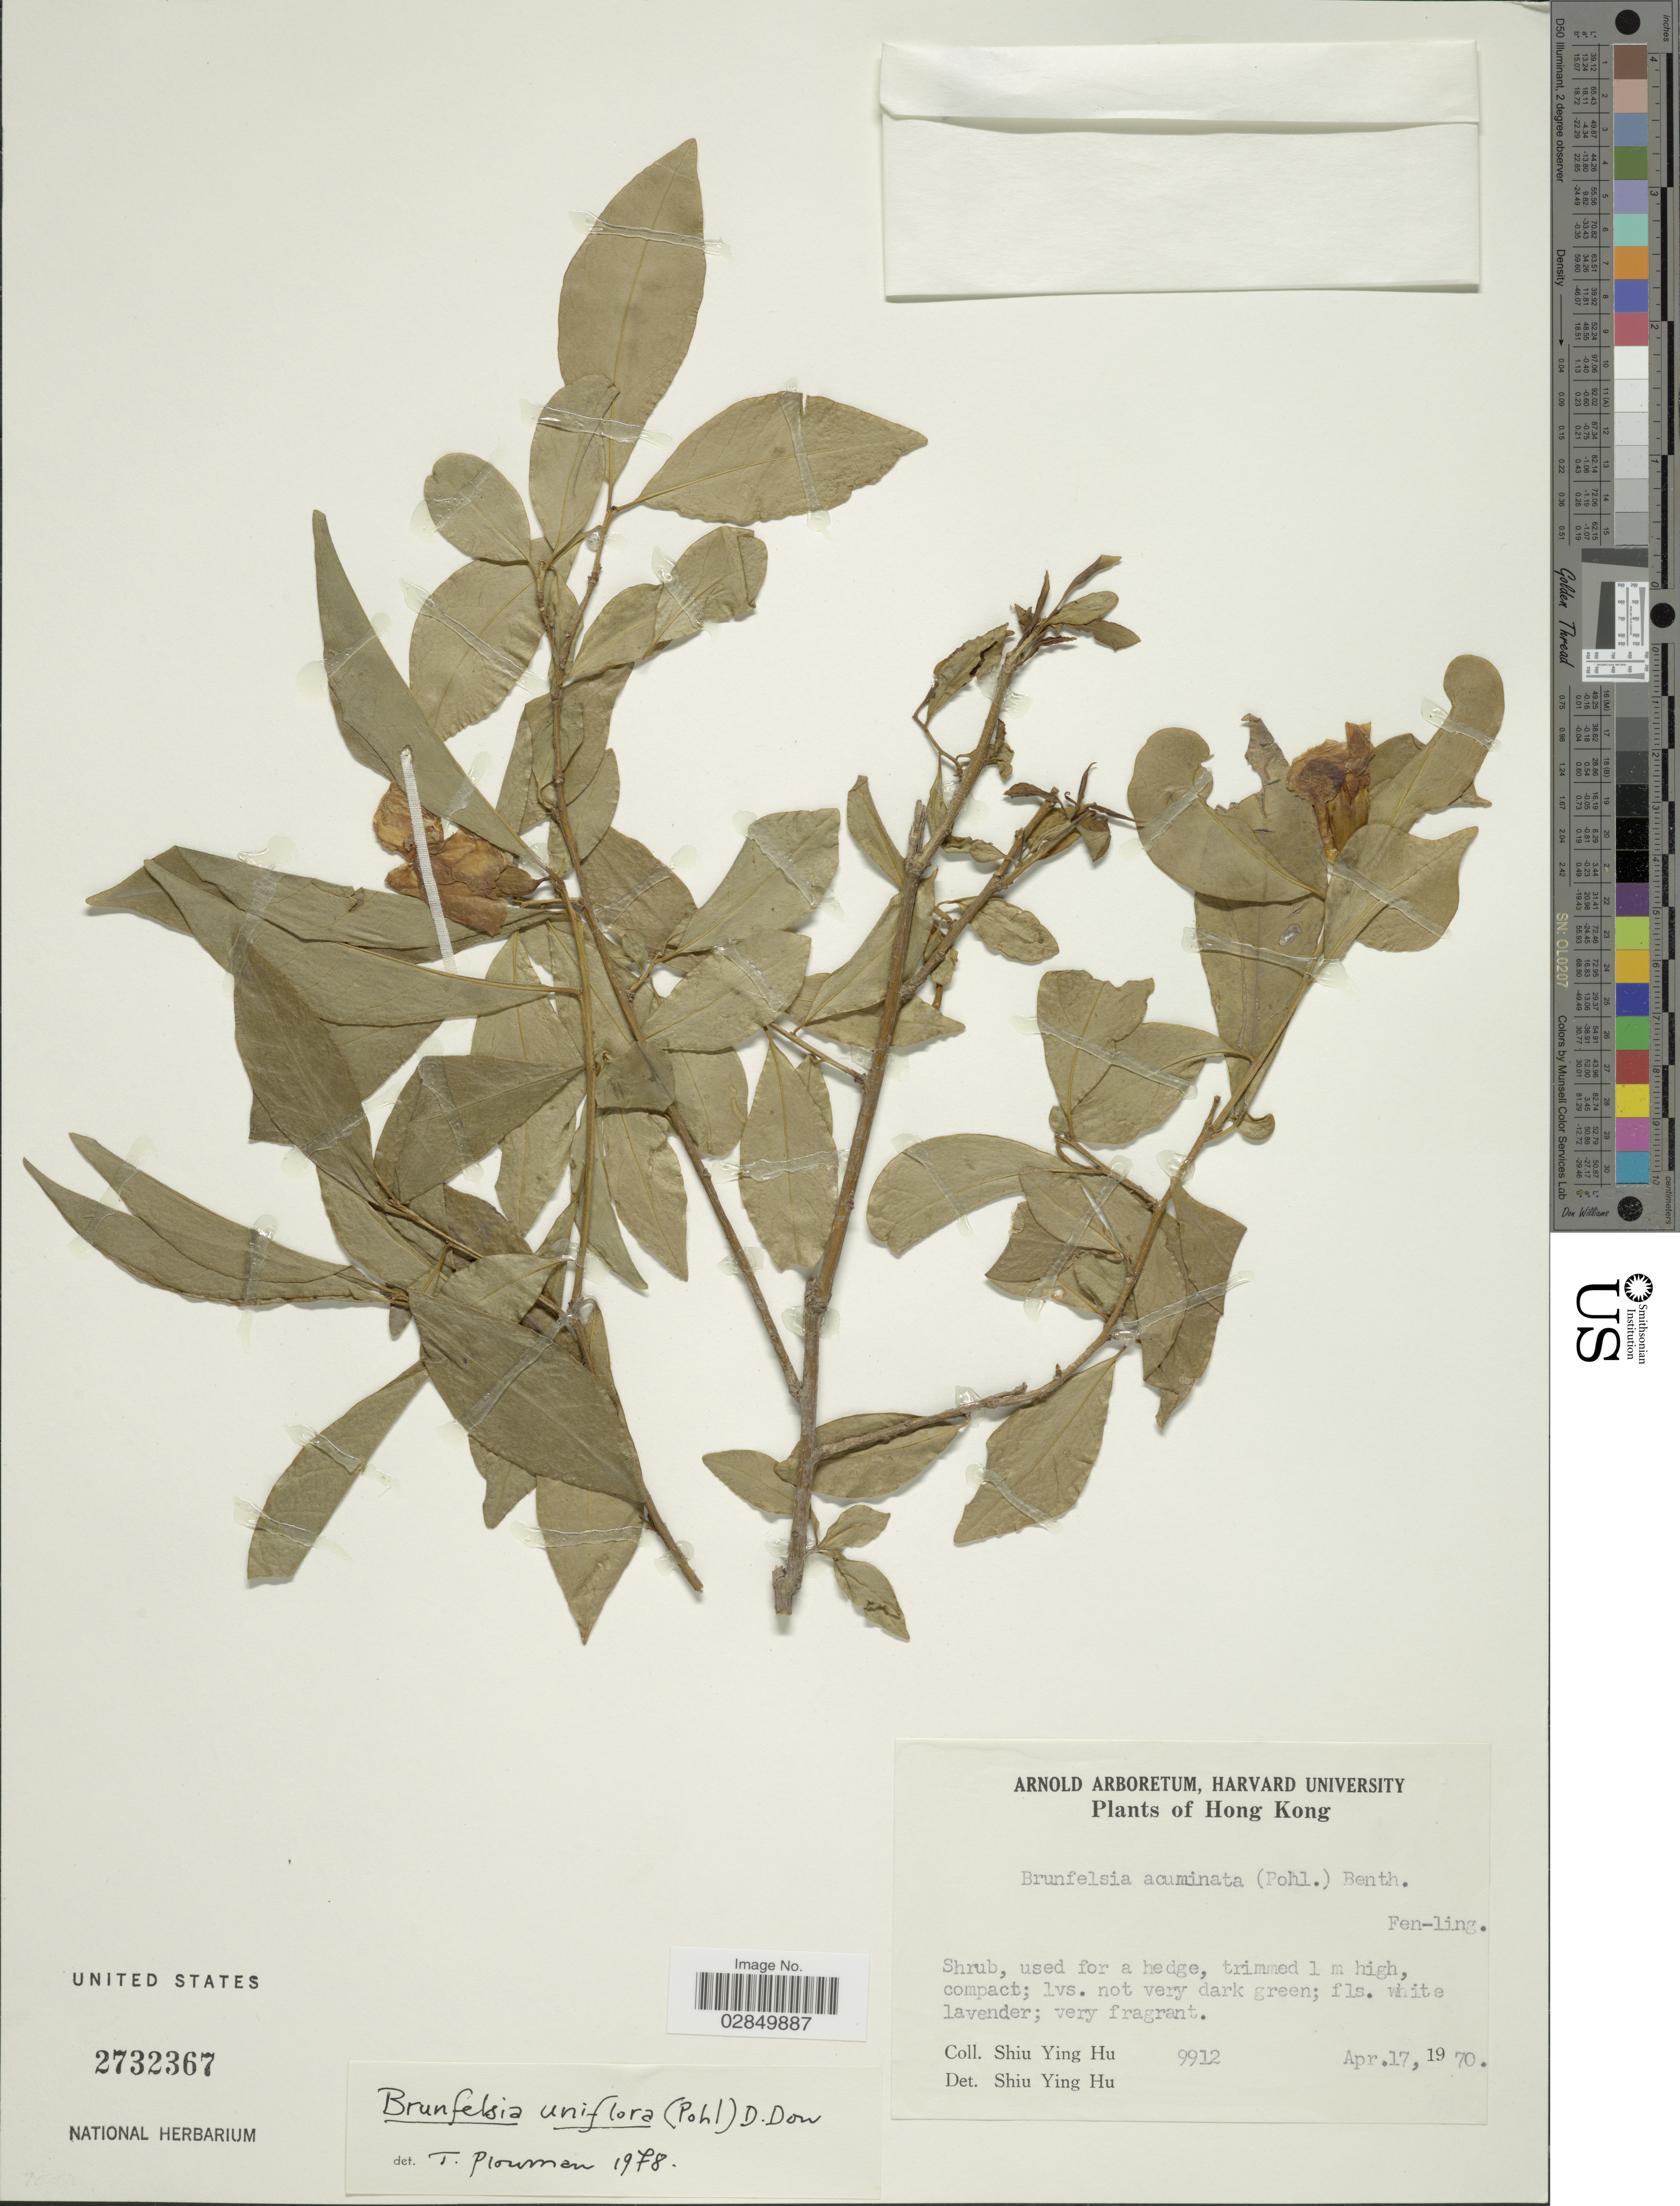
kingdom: Plantae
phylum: Tracheophyta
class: Magnoliopsida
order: Solanales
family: Solanaceae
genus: Brunfelsia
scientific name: Brunfelsia uniflora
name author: (Pohl) D. Don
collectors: S. Y. Hu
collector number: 9912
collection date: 1970-04-17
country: China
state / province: Hong Kong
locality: Fen-ling.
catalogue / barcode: US 2732367